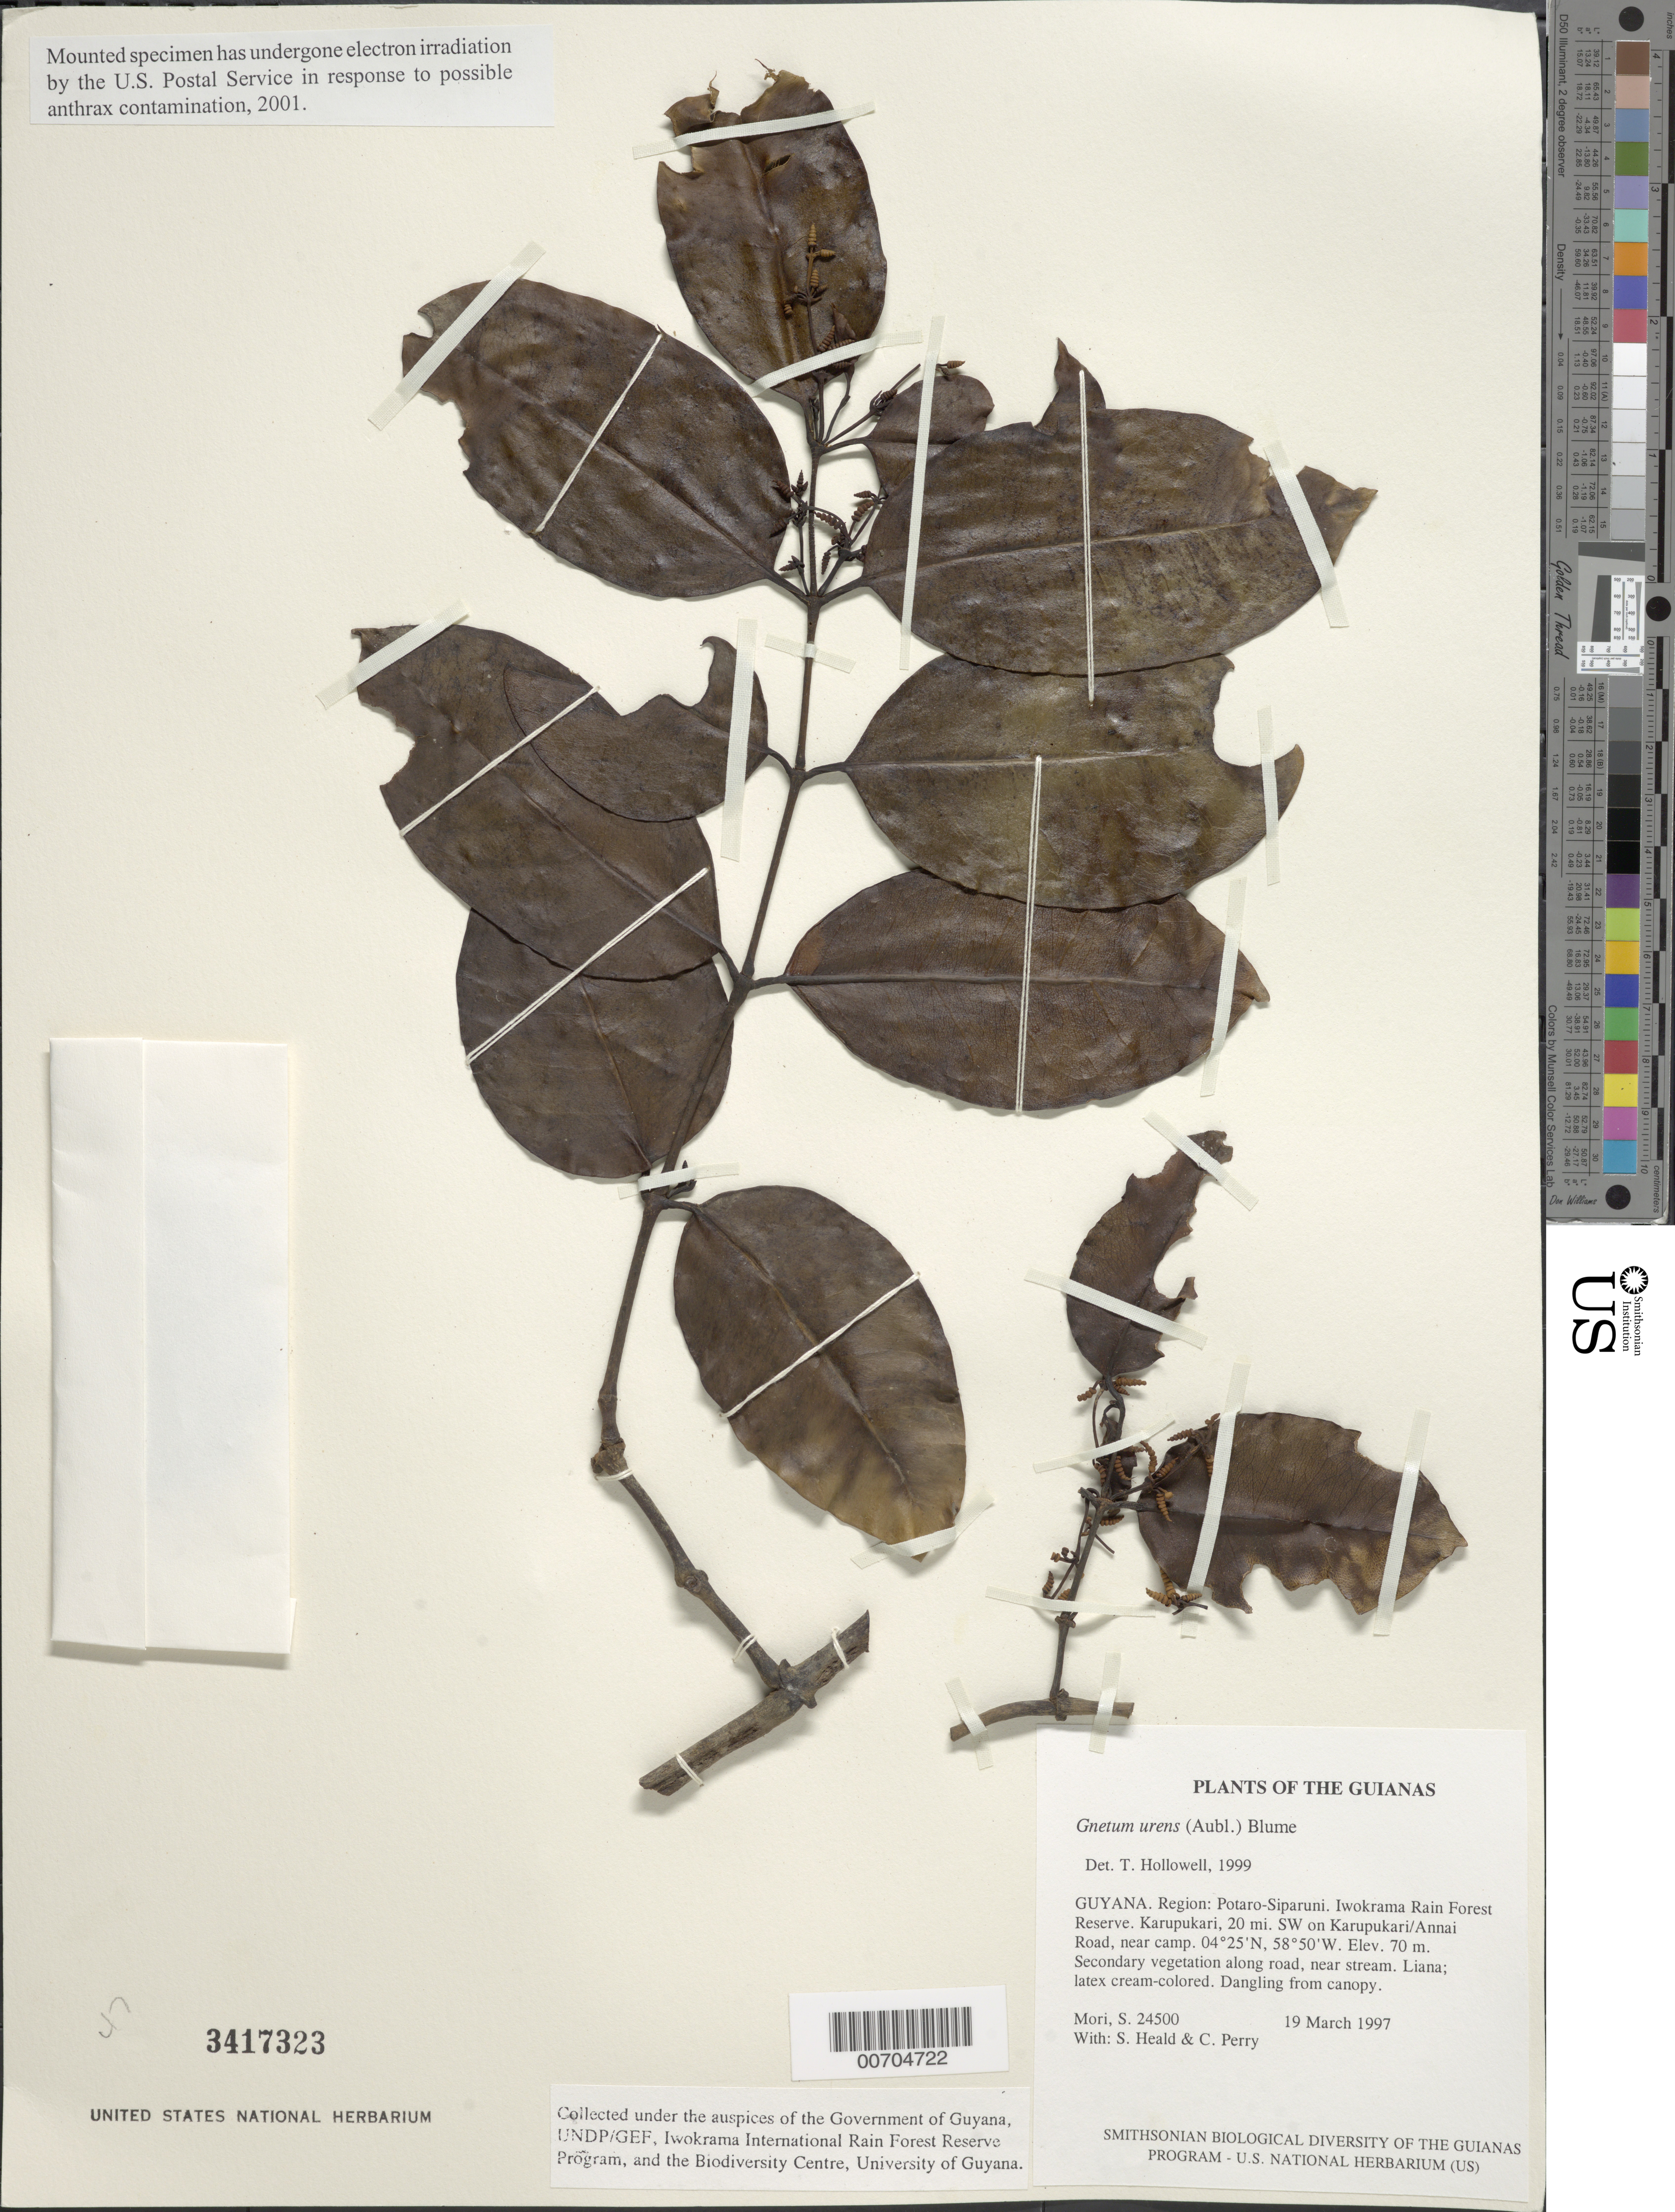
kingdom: Plantae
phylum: Tracheophyta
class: Gnetopsida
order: Gnetales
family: Gnetaceae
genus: Gnetum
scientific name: Gnetum urens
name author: (Aubl.) Blume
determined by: Hollowell, T. H., (BOT), Smithsonian Institution - National Museum of Natural History (UNITED STATES)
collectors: S. Mori, S. Heald & C. Perry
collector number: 24500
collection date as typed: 19 March 1997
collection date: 1997-03-19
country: Guyana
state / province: Potaro-Siparuni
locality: Iwokrama Rain Forest Reserve. Karupukari, 20 mi. SW on Karupukari/Annai Road, near camp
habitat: Secondary vegetation along road, near stream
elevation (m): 70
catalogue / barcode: US 3417323